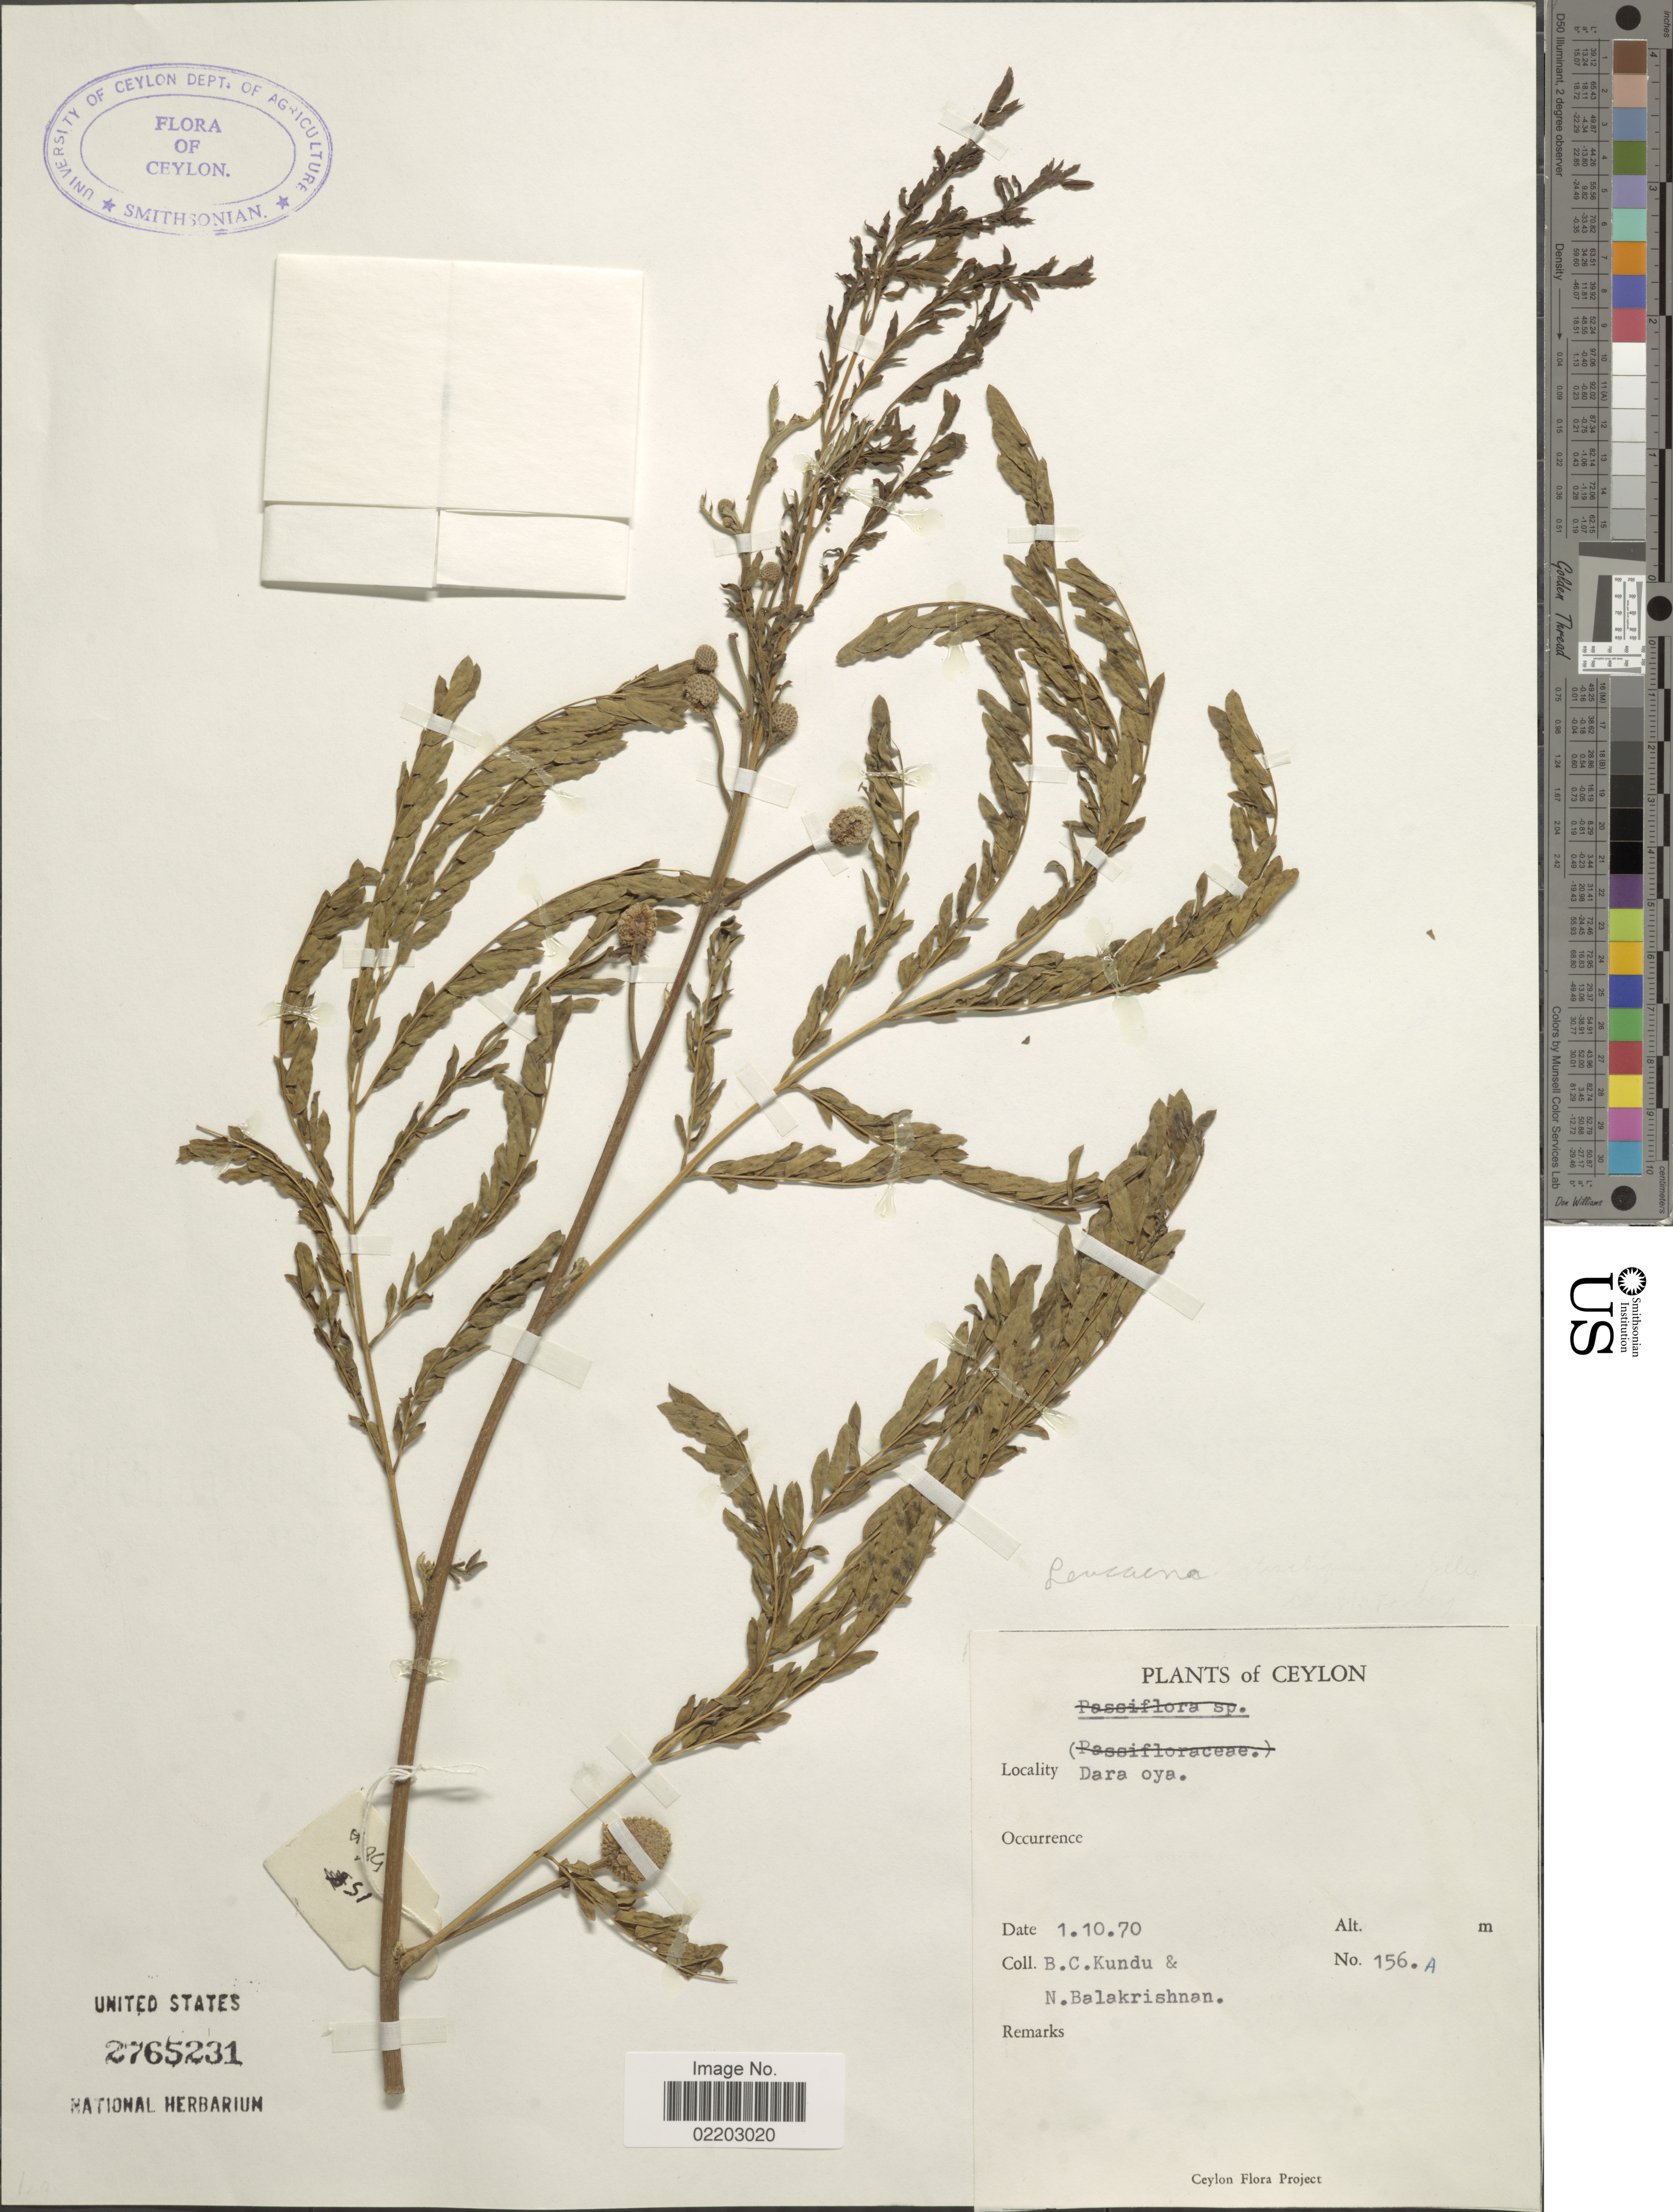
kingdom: Plantae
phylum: Tracheophyta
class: Magnoliopsida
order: Fabales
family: Fabaceae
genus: Leucaena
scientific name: Leucaena leucocephala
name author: (Lam.) de Wit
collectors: B. C. Kundu & N. Balakrishnan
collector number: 156.A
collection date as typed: Transcribed d/m/y: 1/10/70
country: Sri Lanka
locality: Ceylon, Dara oya.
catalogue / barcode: US 2765231